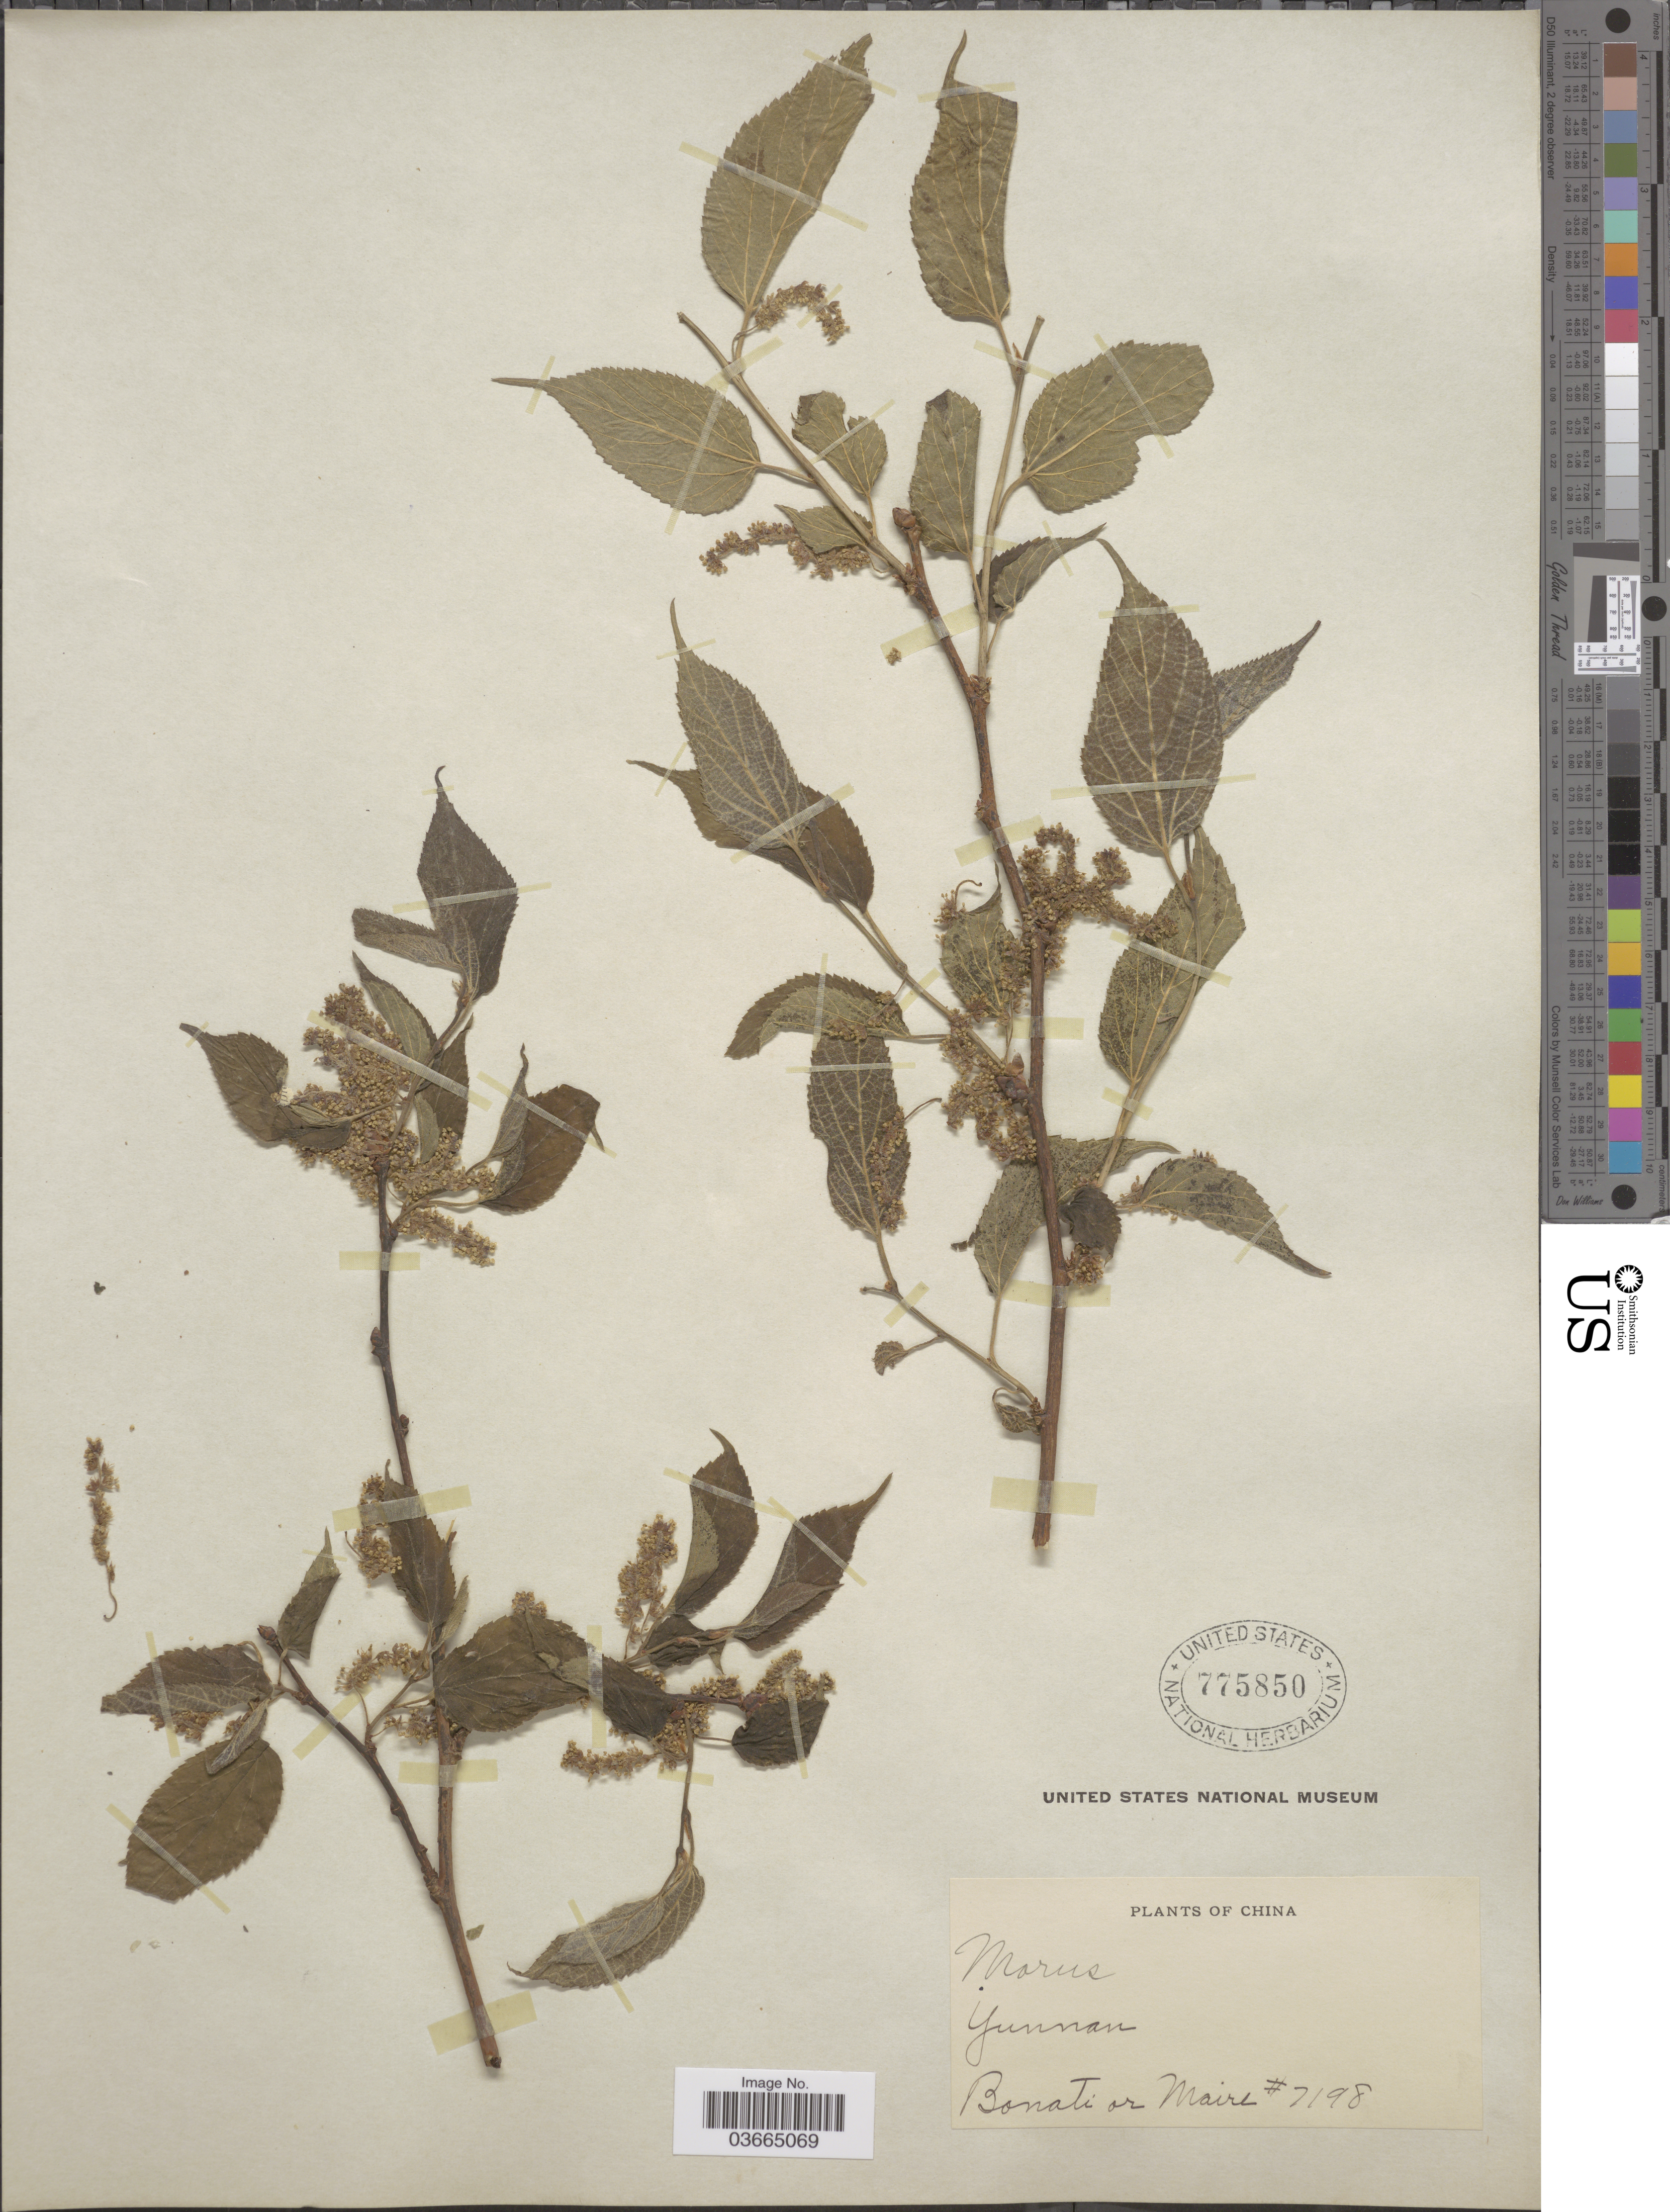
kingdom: Plantae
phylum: Tracheophyta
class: Magnoliopsida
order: Rosales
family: Moraceae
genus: Morus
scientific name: Morus sp.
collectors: -. Bonati & Maire, --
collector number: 7198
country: China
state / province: Yunnan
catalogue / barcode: US 775850